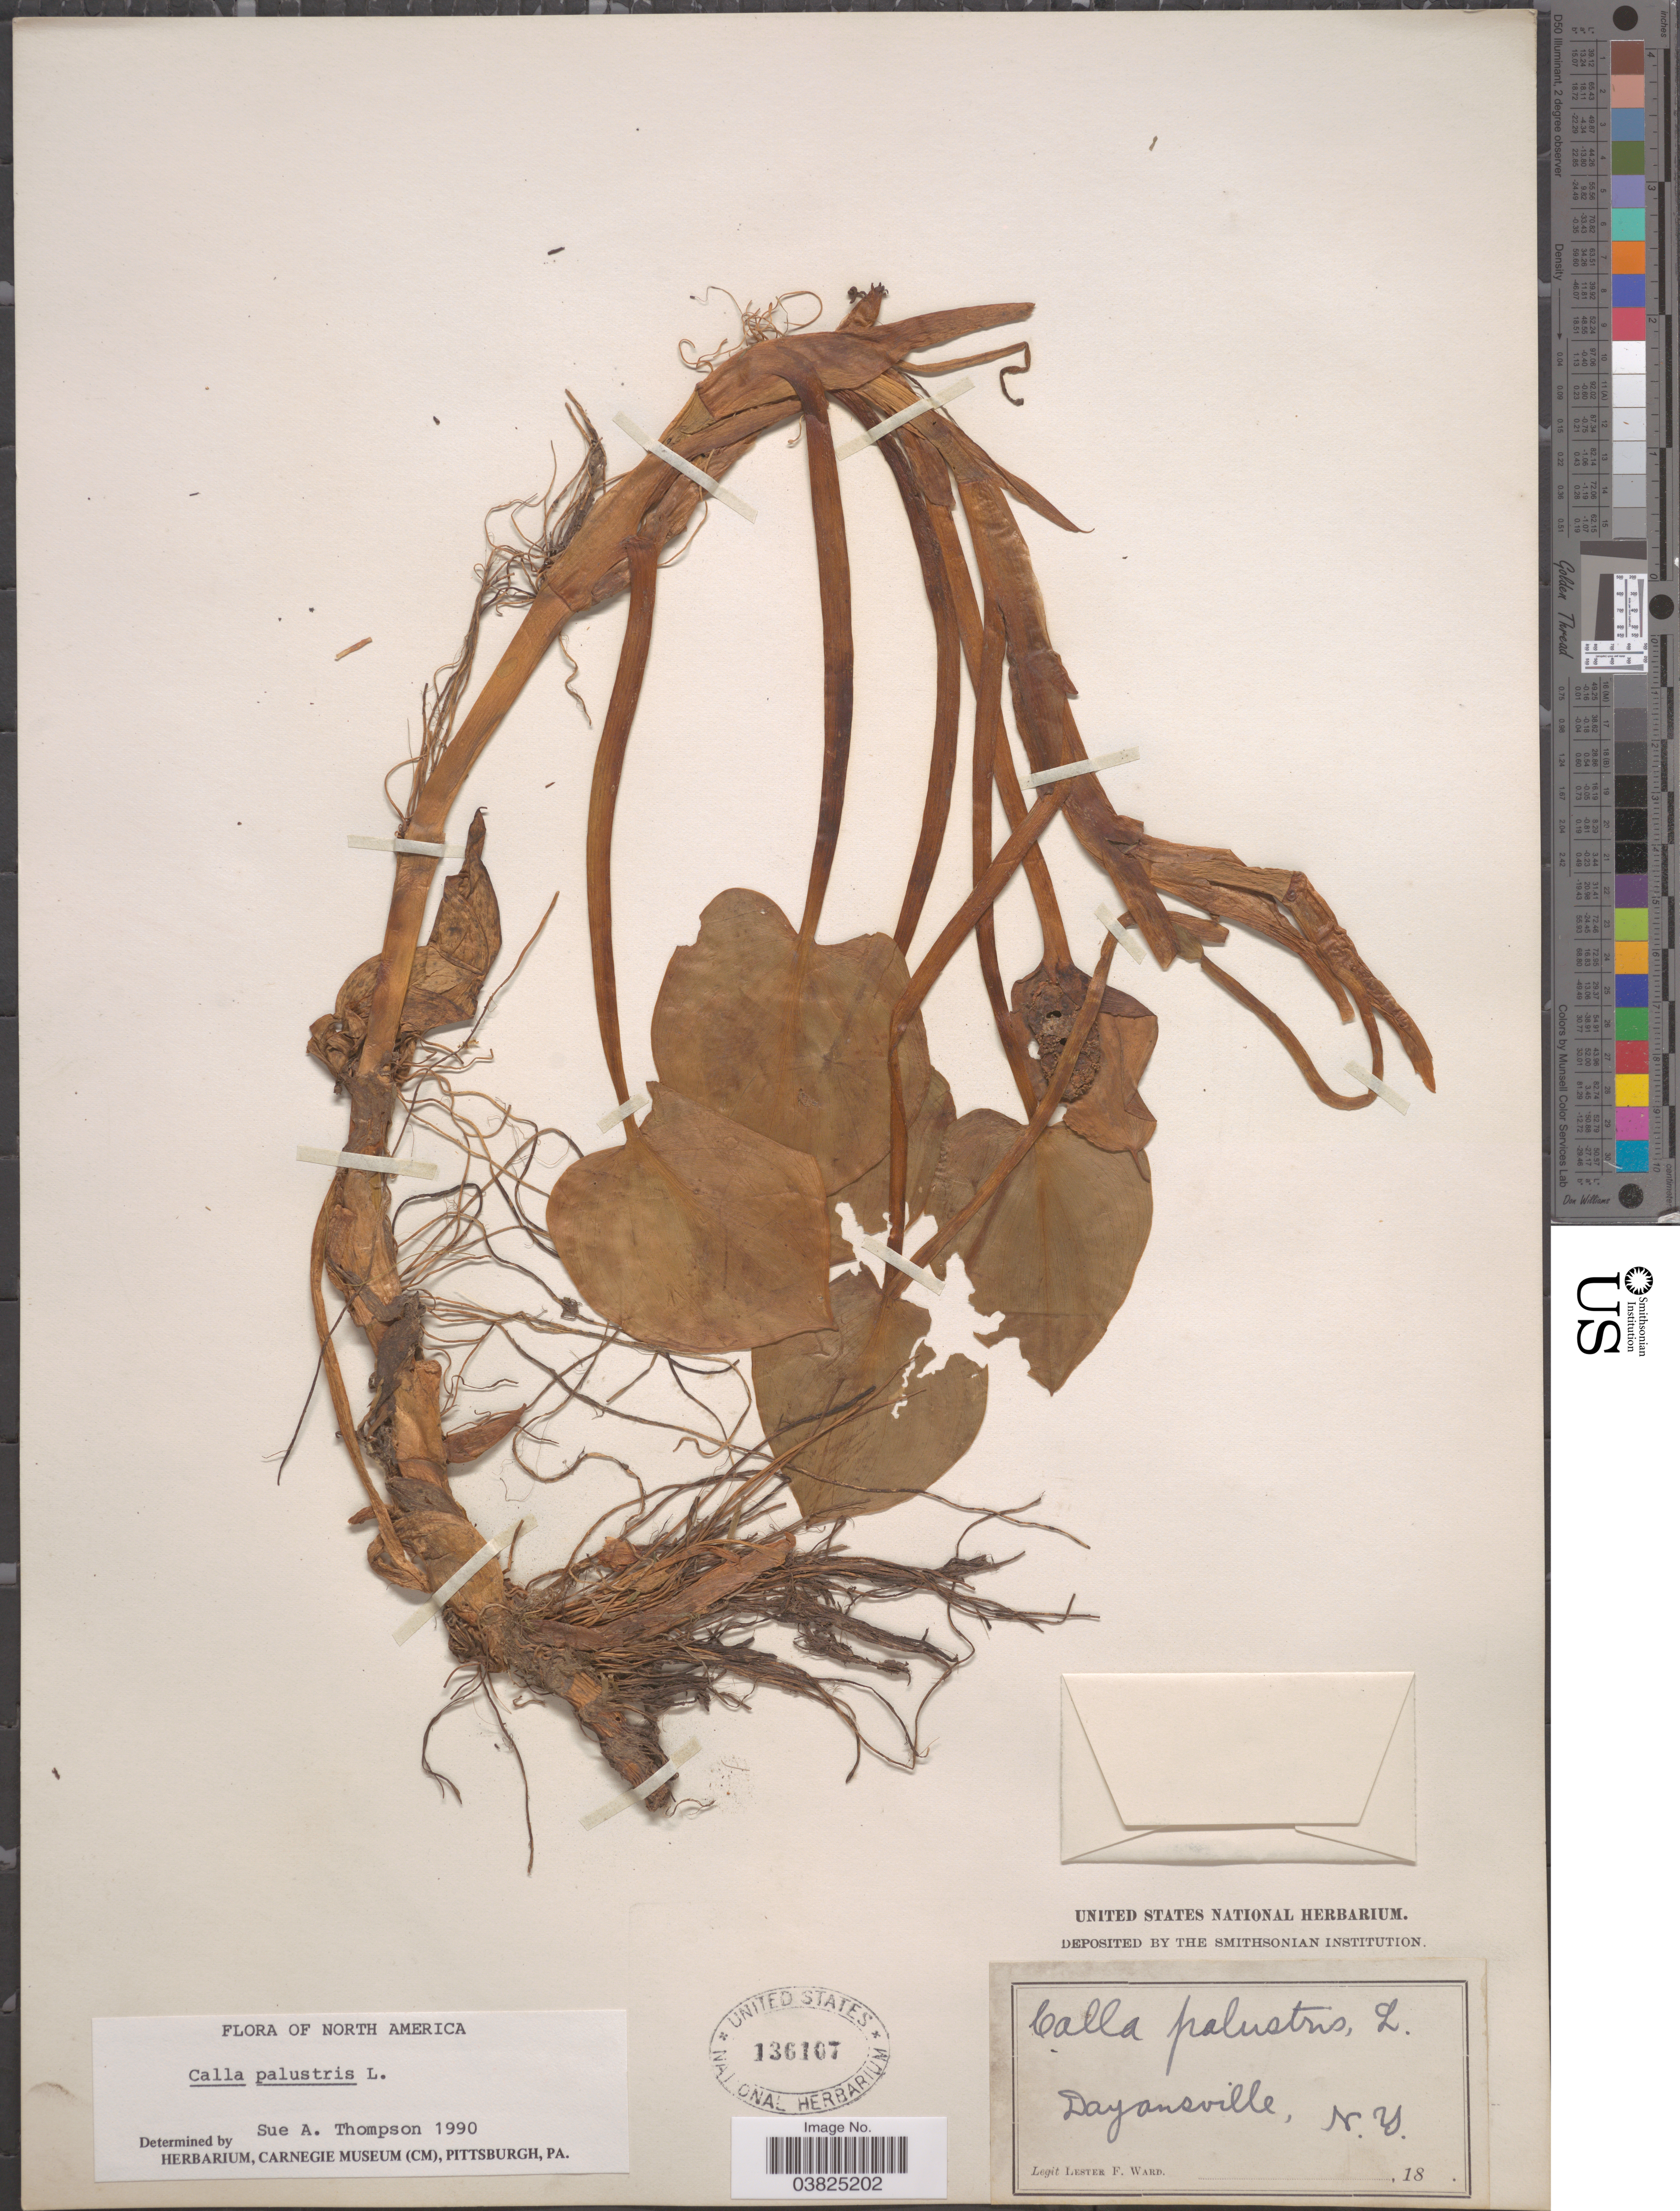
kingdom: Plantae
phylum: Tracheophyta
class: Liliopsida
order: Alismatales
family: Araceae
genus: Calla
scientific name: Calla palustris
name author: L.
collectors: L. F. Ward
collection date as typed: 18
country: United States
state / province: New York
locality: Dayansville.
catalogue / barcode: US 136107